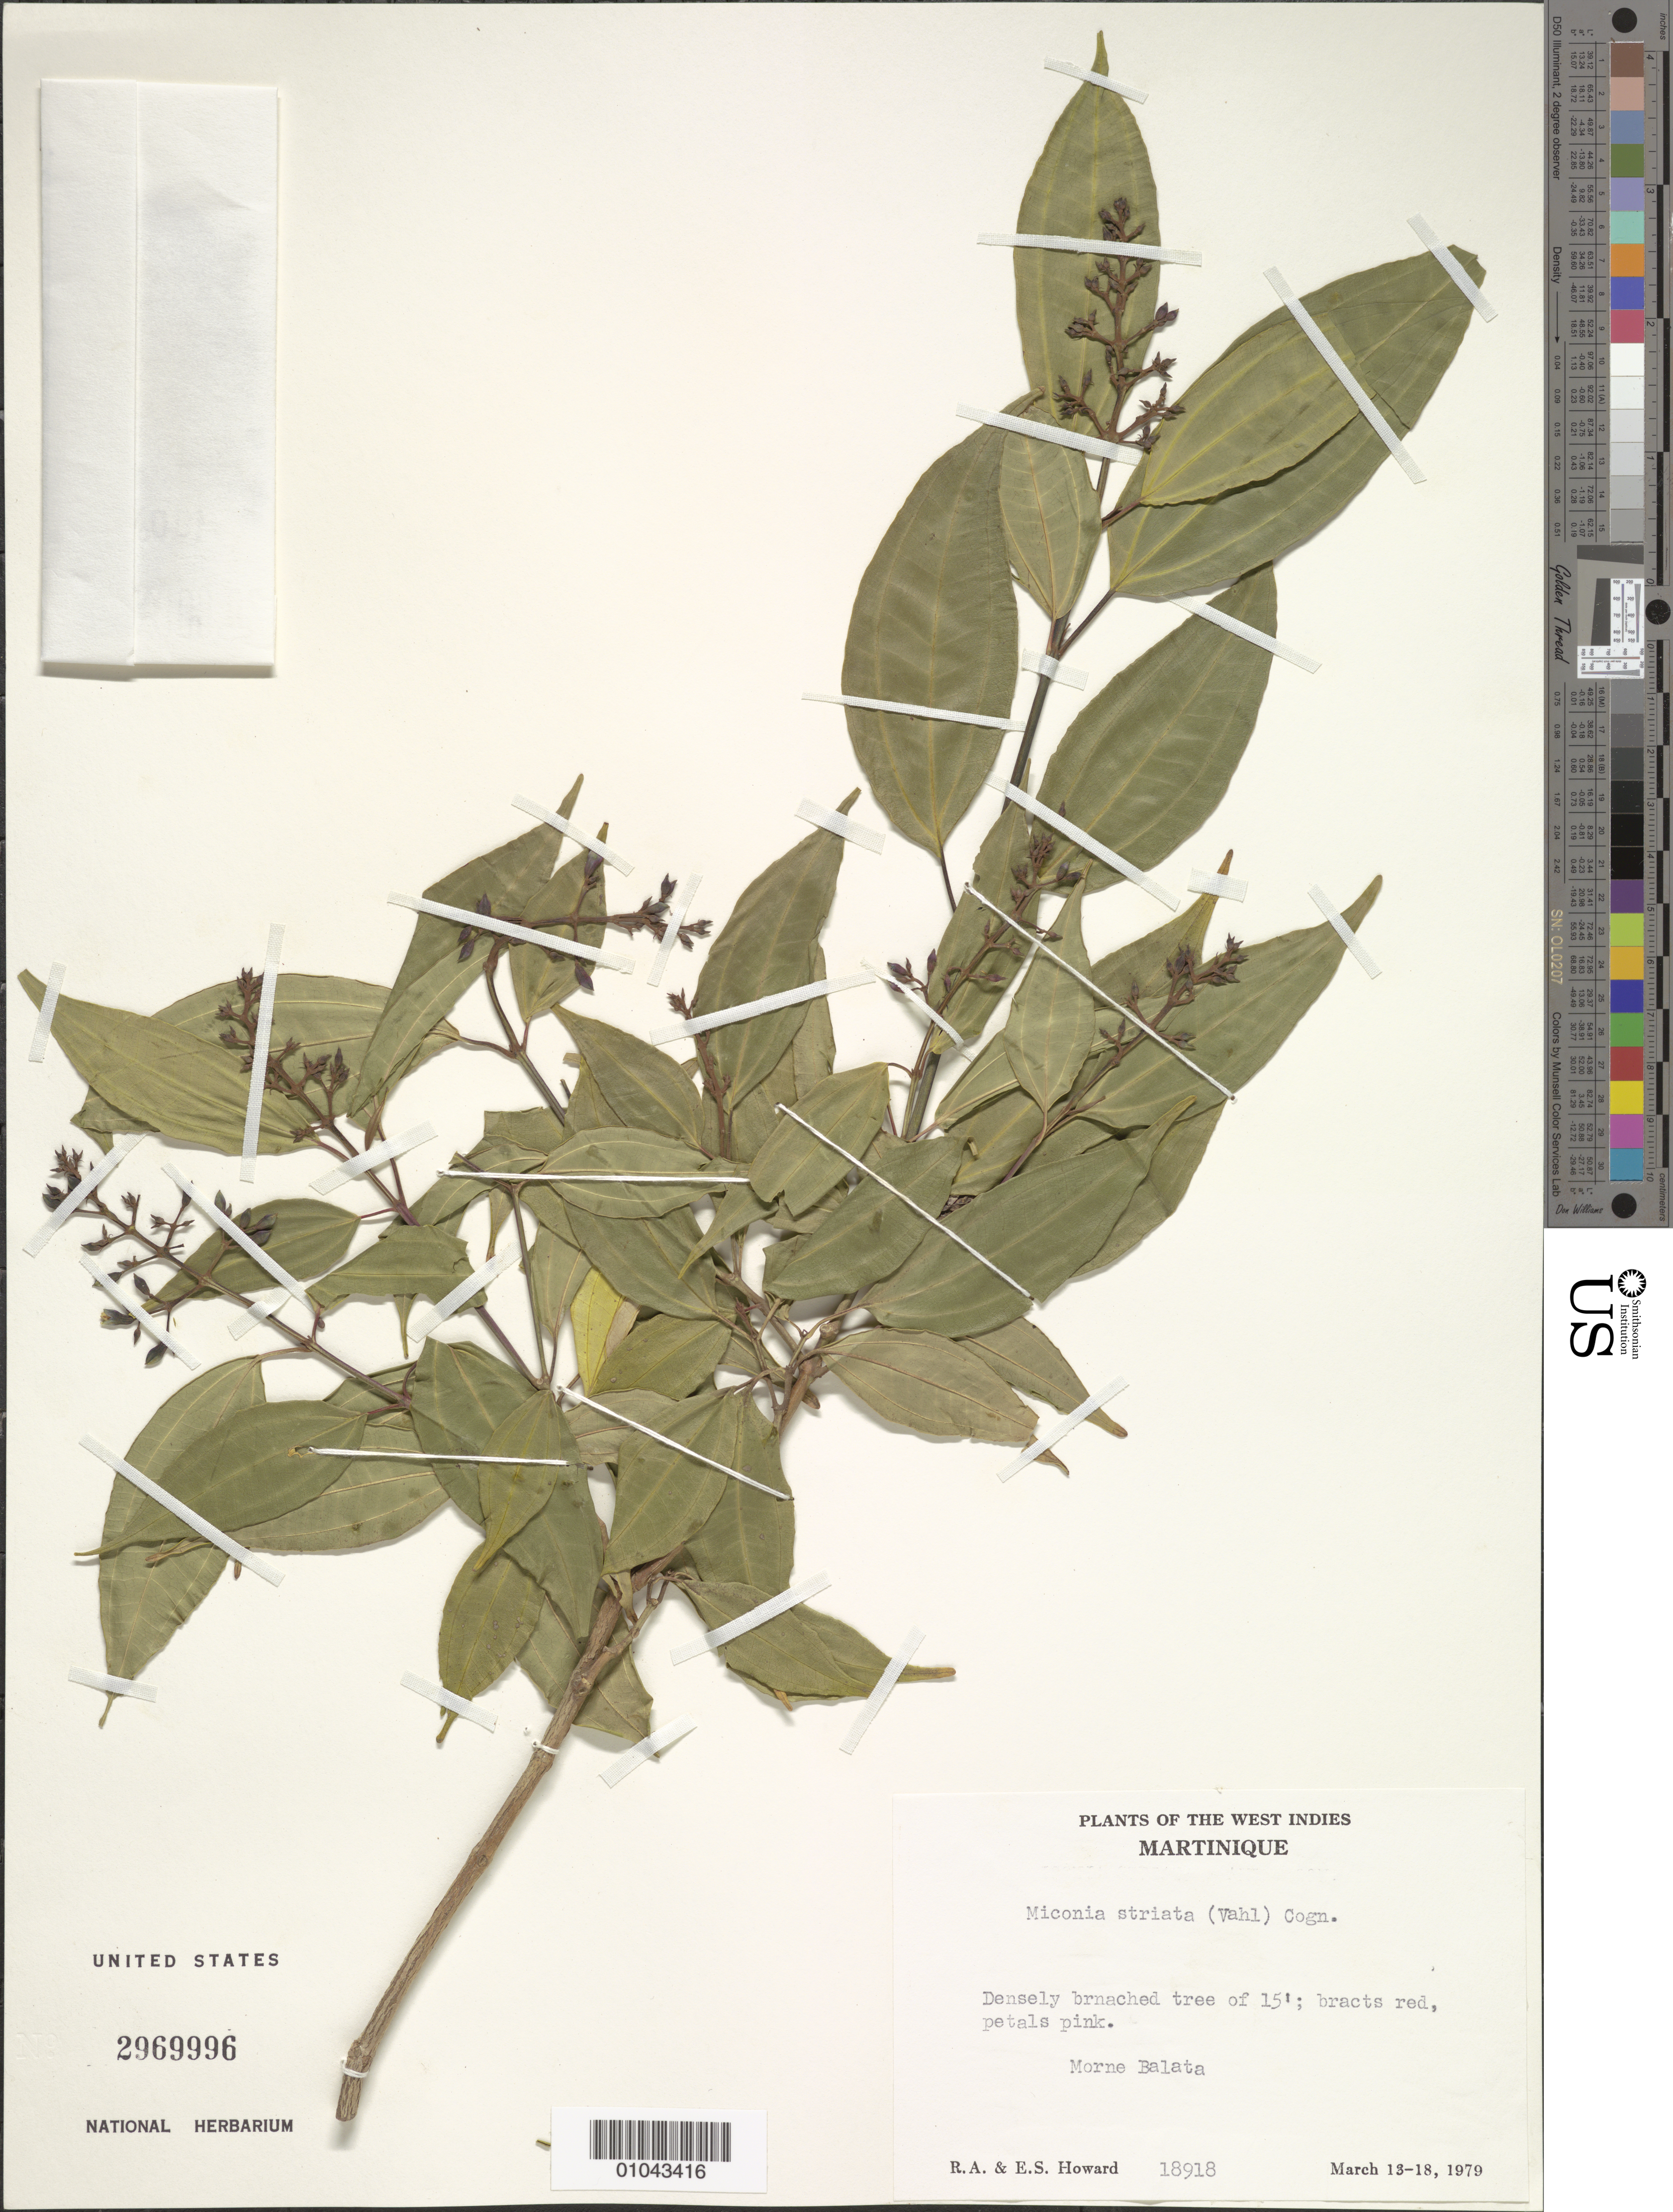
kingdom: Plantae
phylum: Tracheophyta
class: Magnoliopsida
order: Myrtales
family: Melastomataceae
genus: Miconia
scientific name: Miconia striata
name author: (Vahl) Cogn.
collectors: R. A. Howard & E. S. Howard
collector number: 18918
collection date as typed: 13 Mar 1979 to 18 Mar 1979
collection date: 1979-03-13/1979-03-18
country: Martinique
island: Martinique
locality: Morne Balata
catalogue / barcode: US 2969996